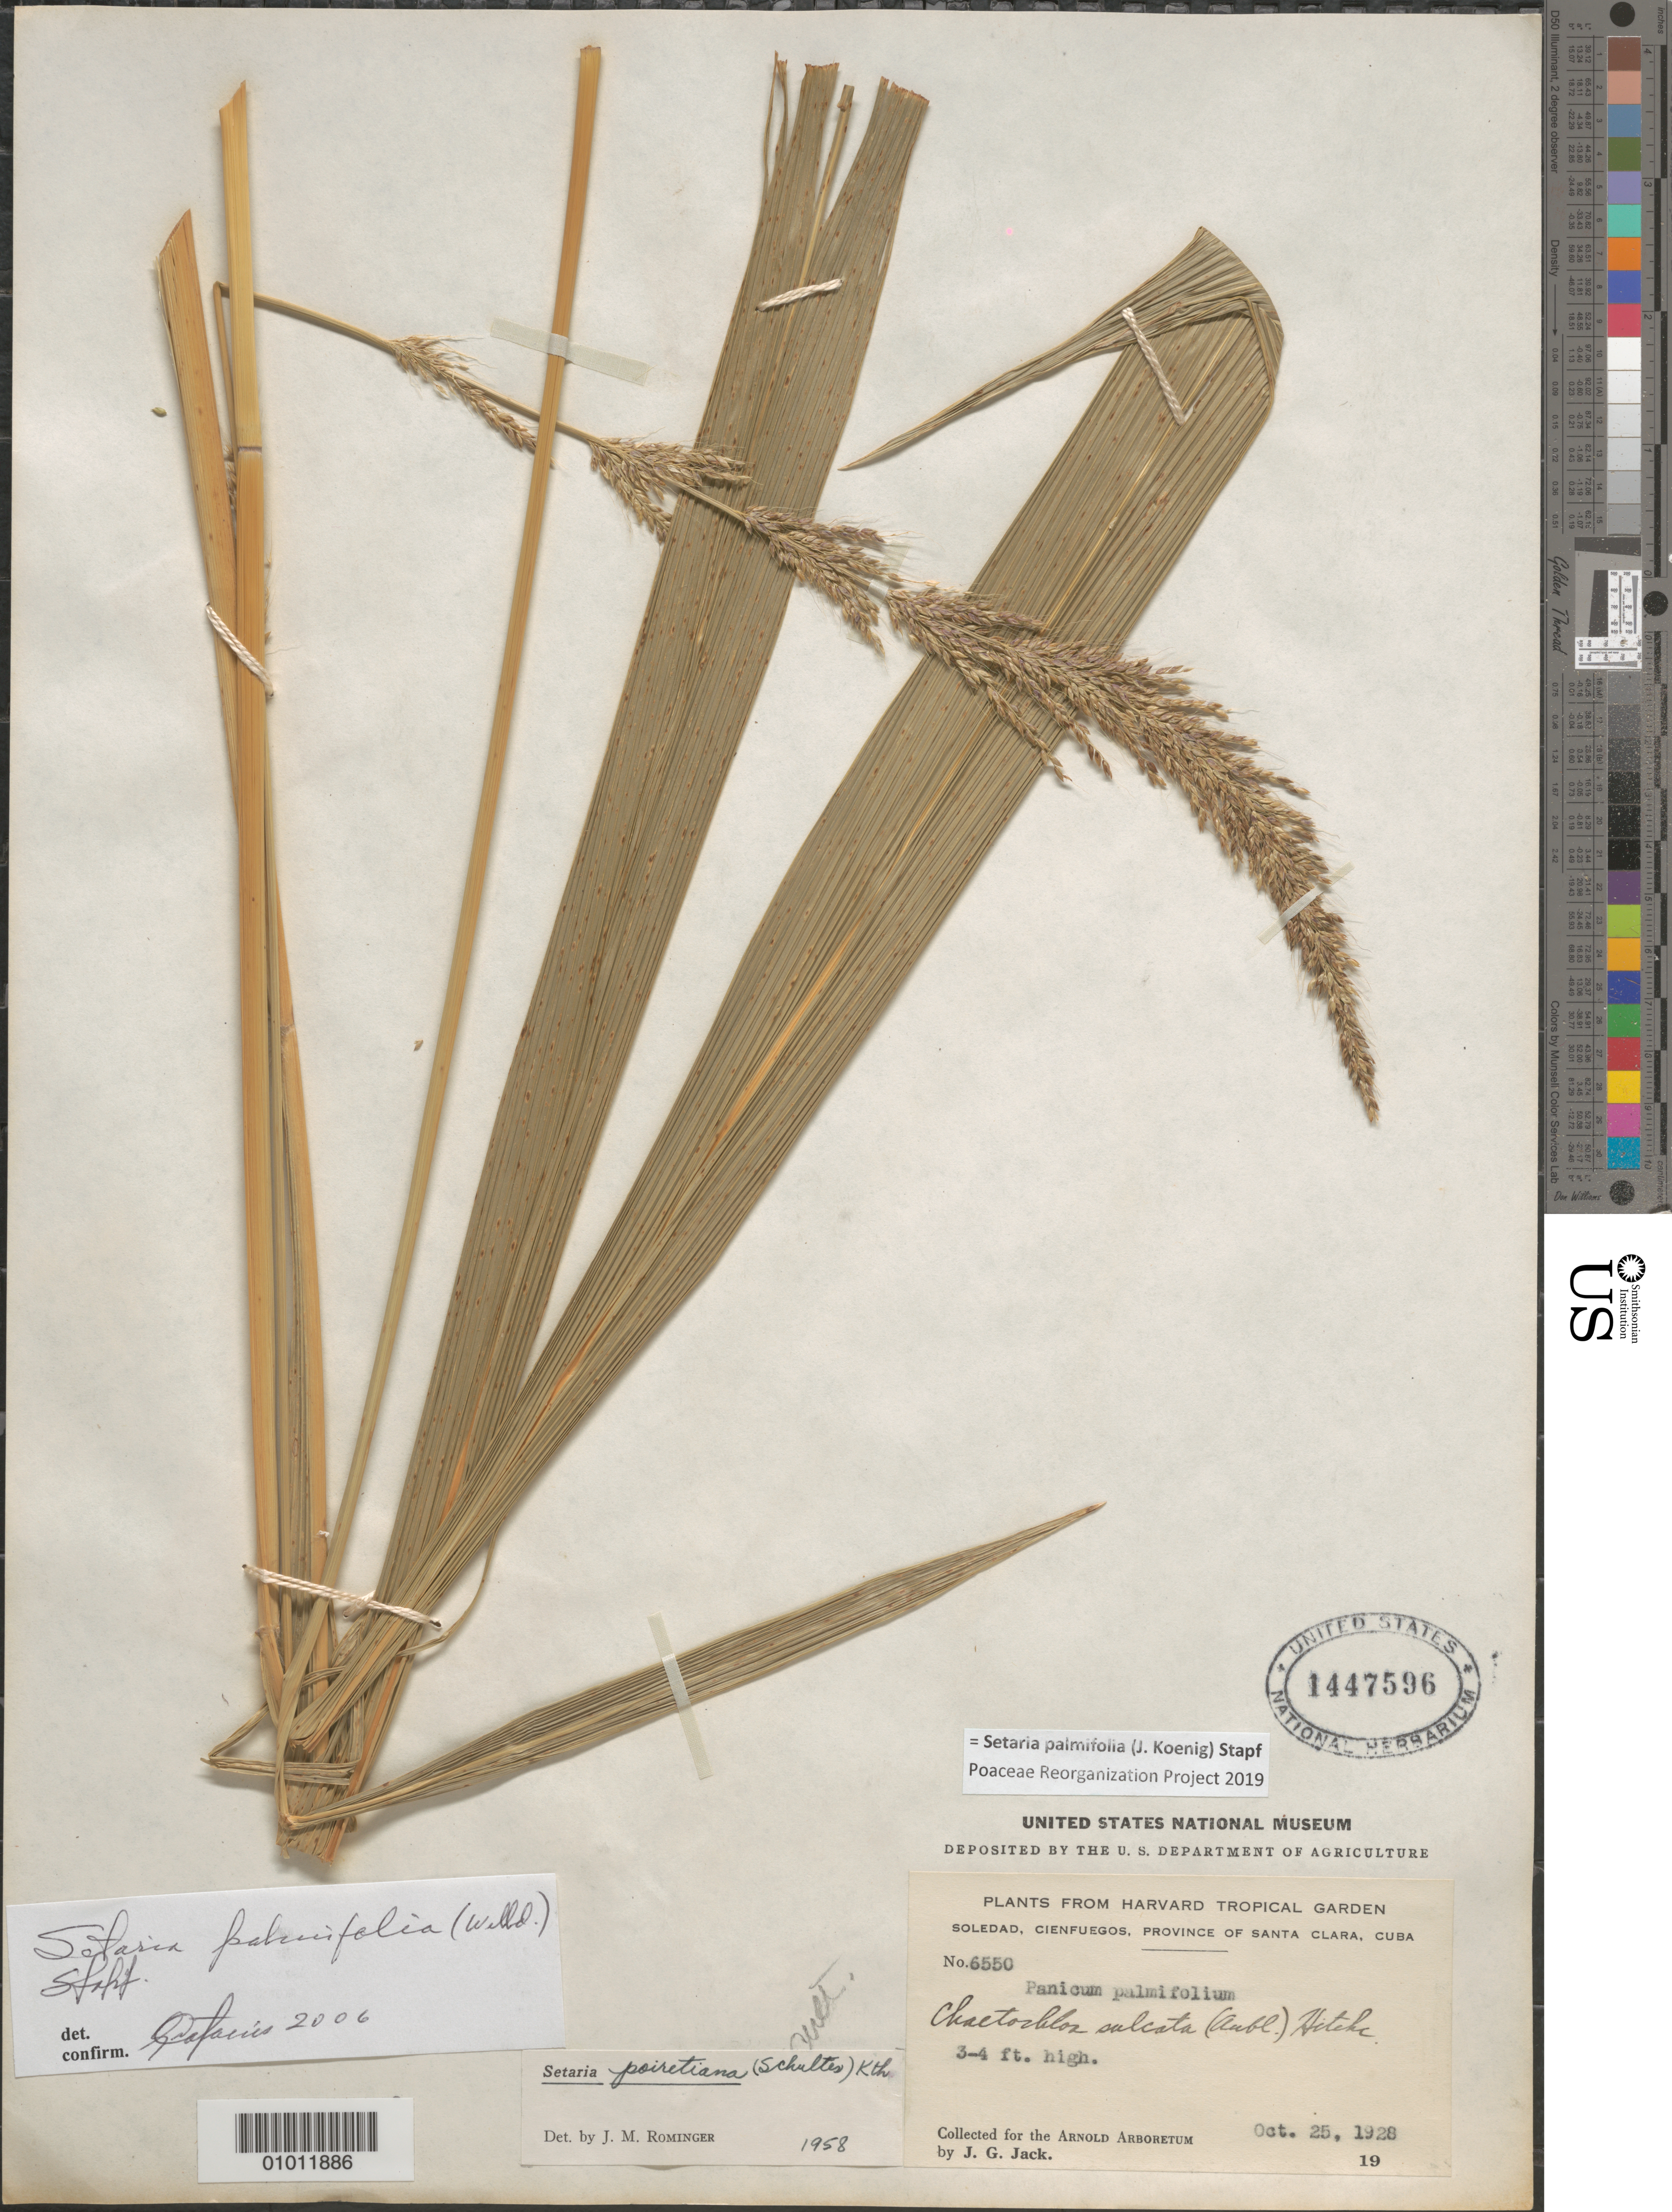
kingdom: Plantae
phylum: Tracheophyta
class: Liliopsida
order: Poales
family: Poaceae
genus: Setaria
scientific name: Setaria palmifolia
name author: (J. Koenig) Stapf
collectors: J. G. Jack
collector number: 19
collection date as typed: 25 Oct 1926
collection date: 1926-10-25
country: Cuba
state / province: Cienfuegos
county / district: Santa Clara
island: Cuba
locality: Plants from Harvard Tropical Garden, Soledad, Cienfuegos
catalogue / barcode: US 1447596